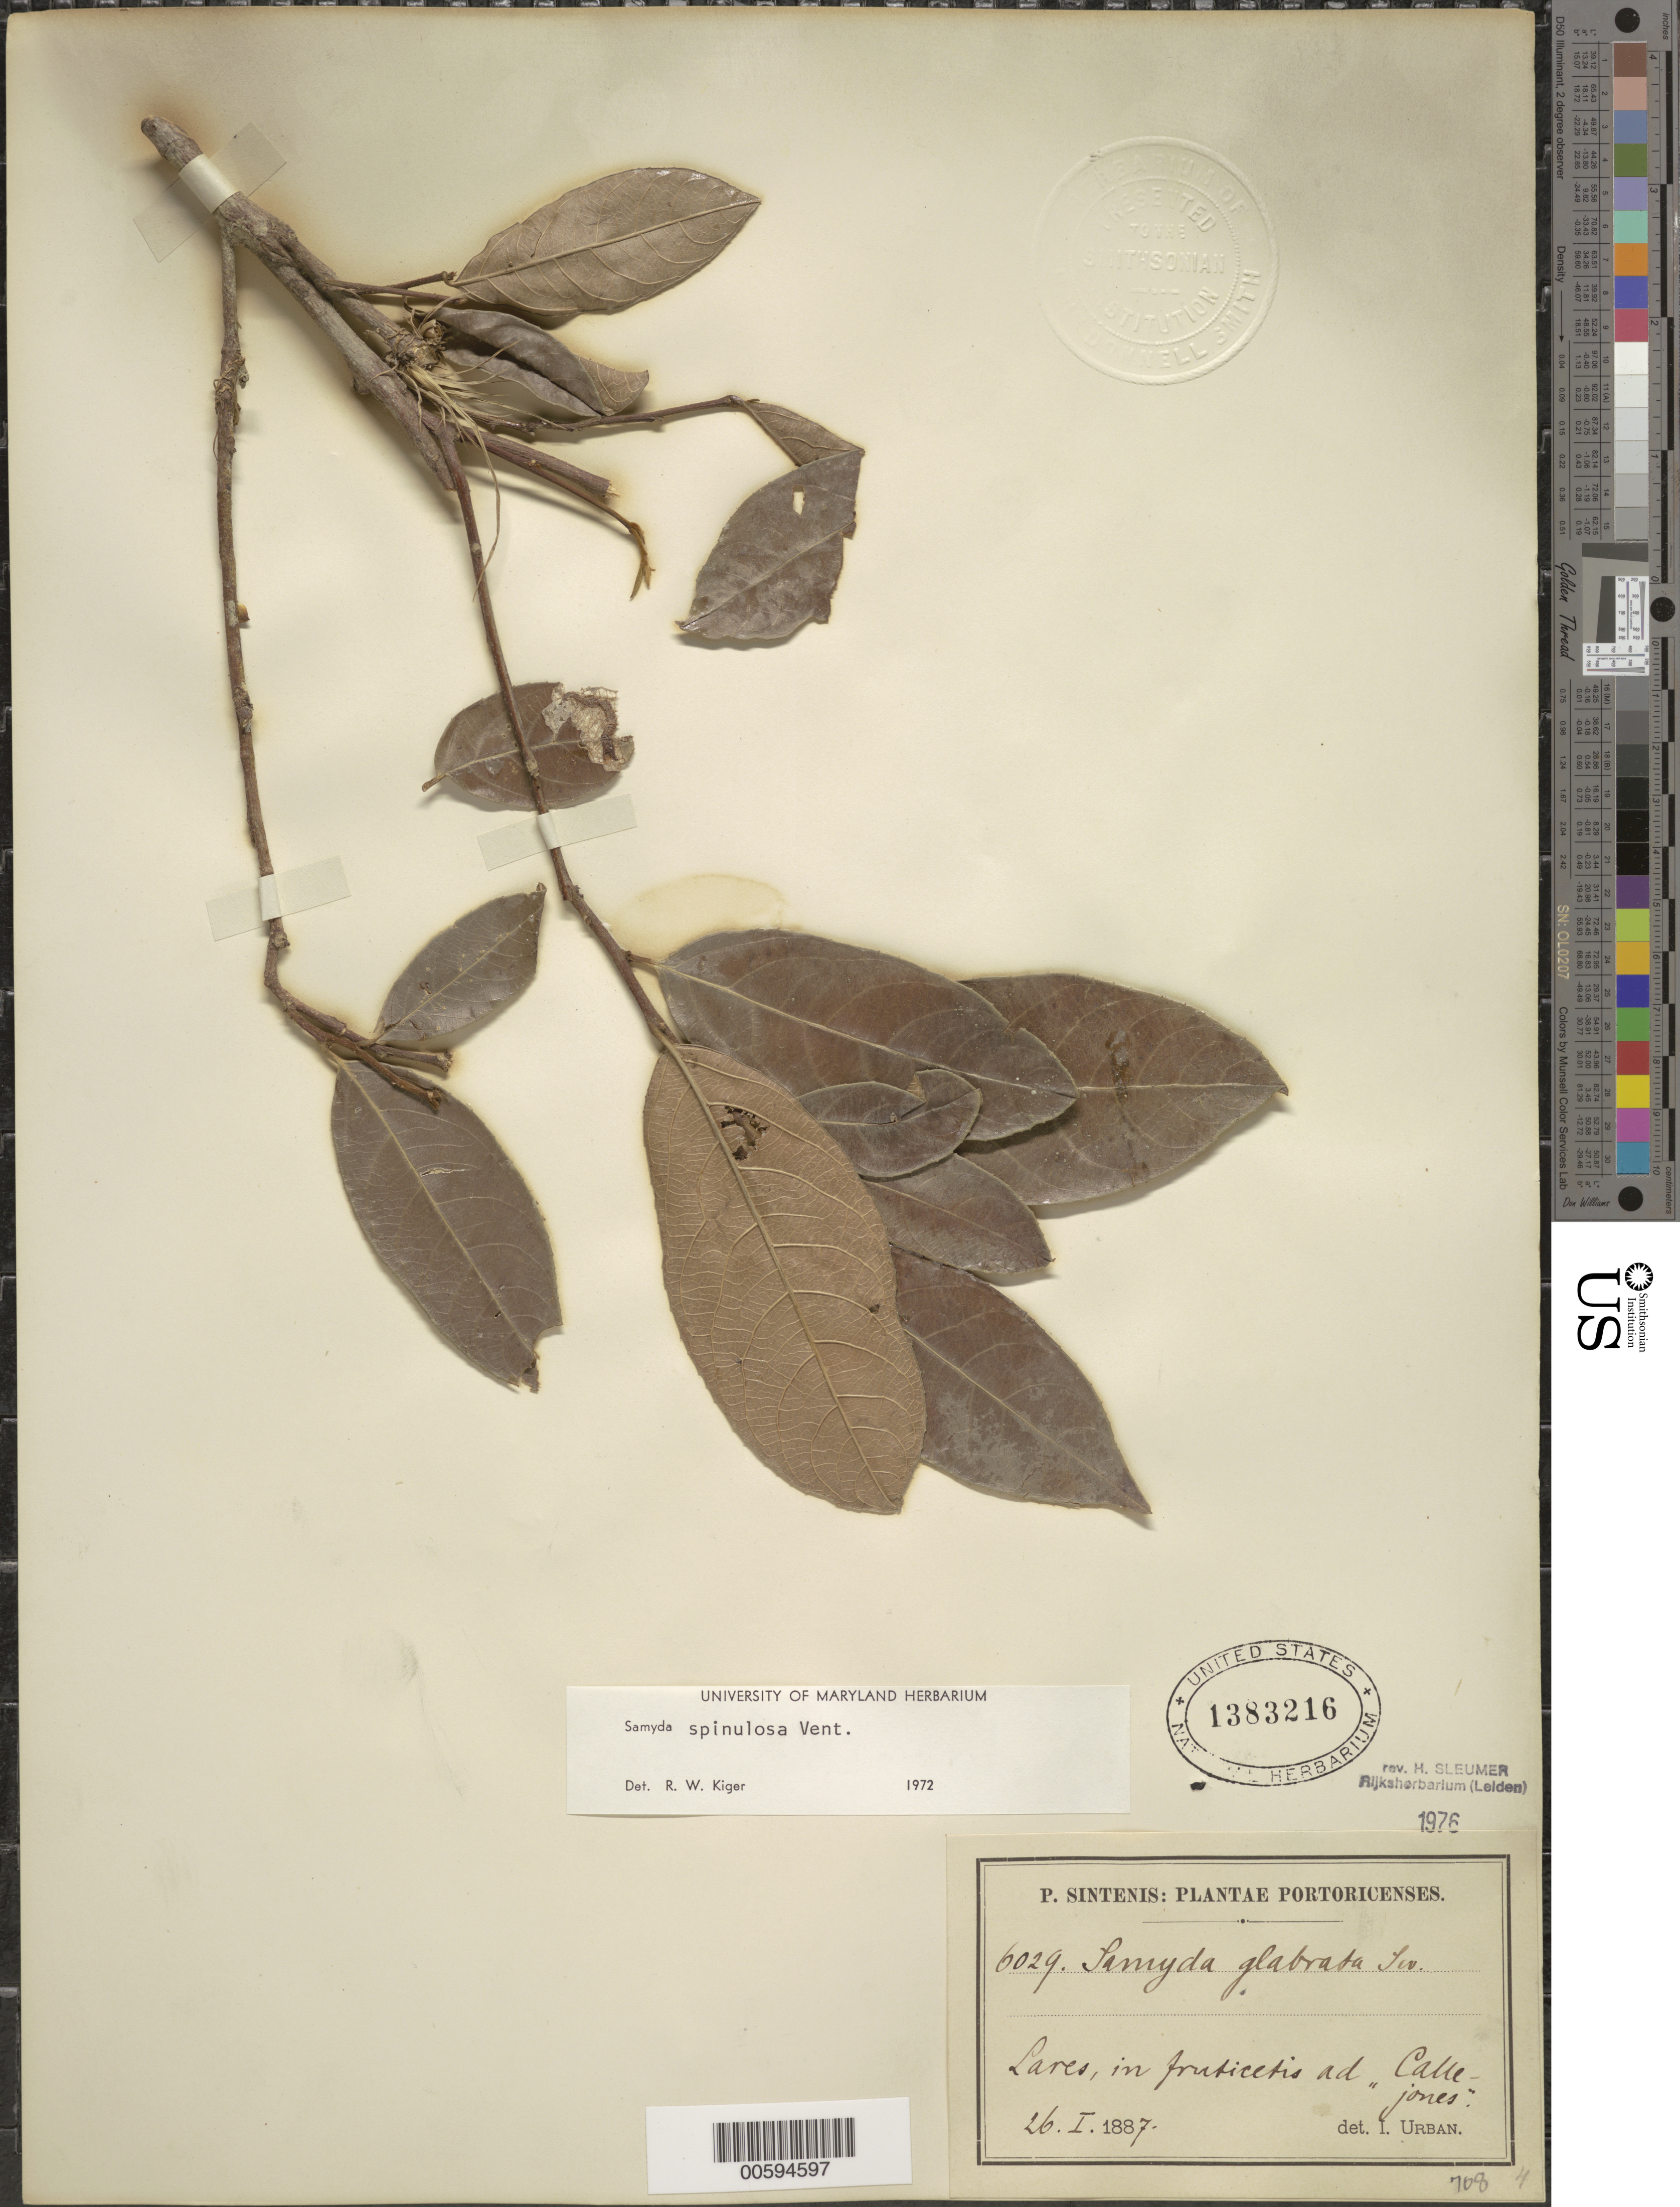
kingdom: Plantae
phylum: Tracheophyta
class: Magnoliopsida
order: Malpighiales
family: Salicaceae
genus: Casearia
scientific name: Casearia spinulosa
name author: (Vent.) T. Samar. & M.H. Alford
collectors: P. Sintenis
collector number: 6029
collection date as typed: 26 Jan 1887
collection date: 1887-01-26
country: Puerto Rico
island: Greater Antilles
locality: Lares, in fruticetis ad "Calle jones"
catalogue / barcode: US 1383216